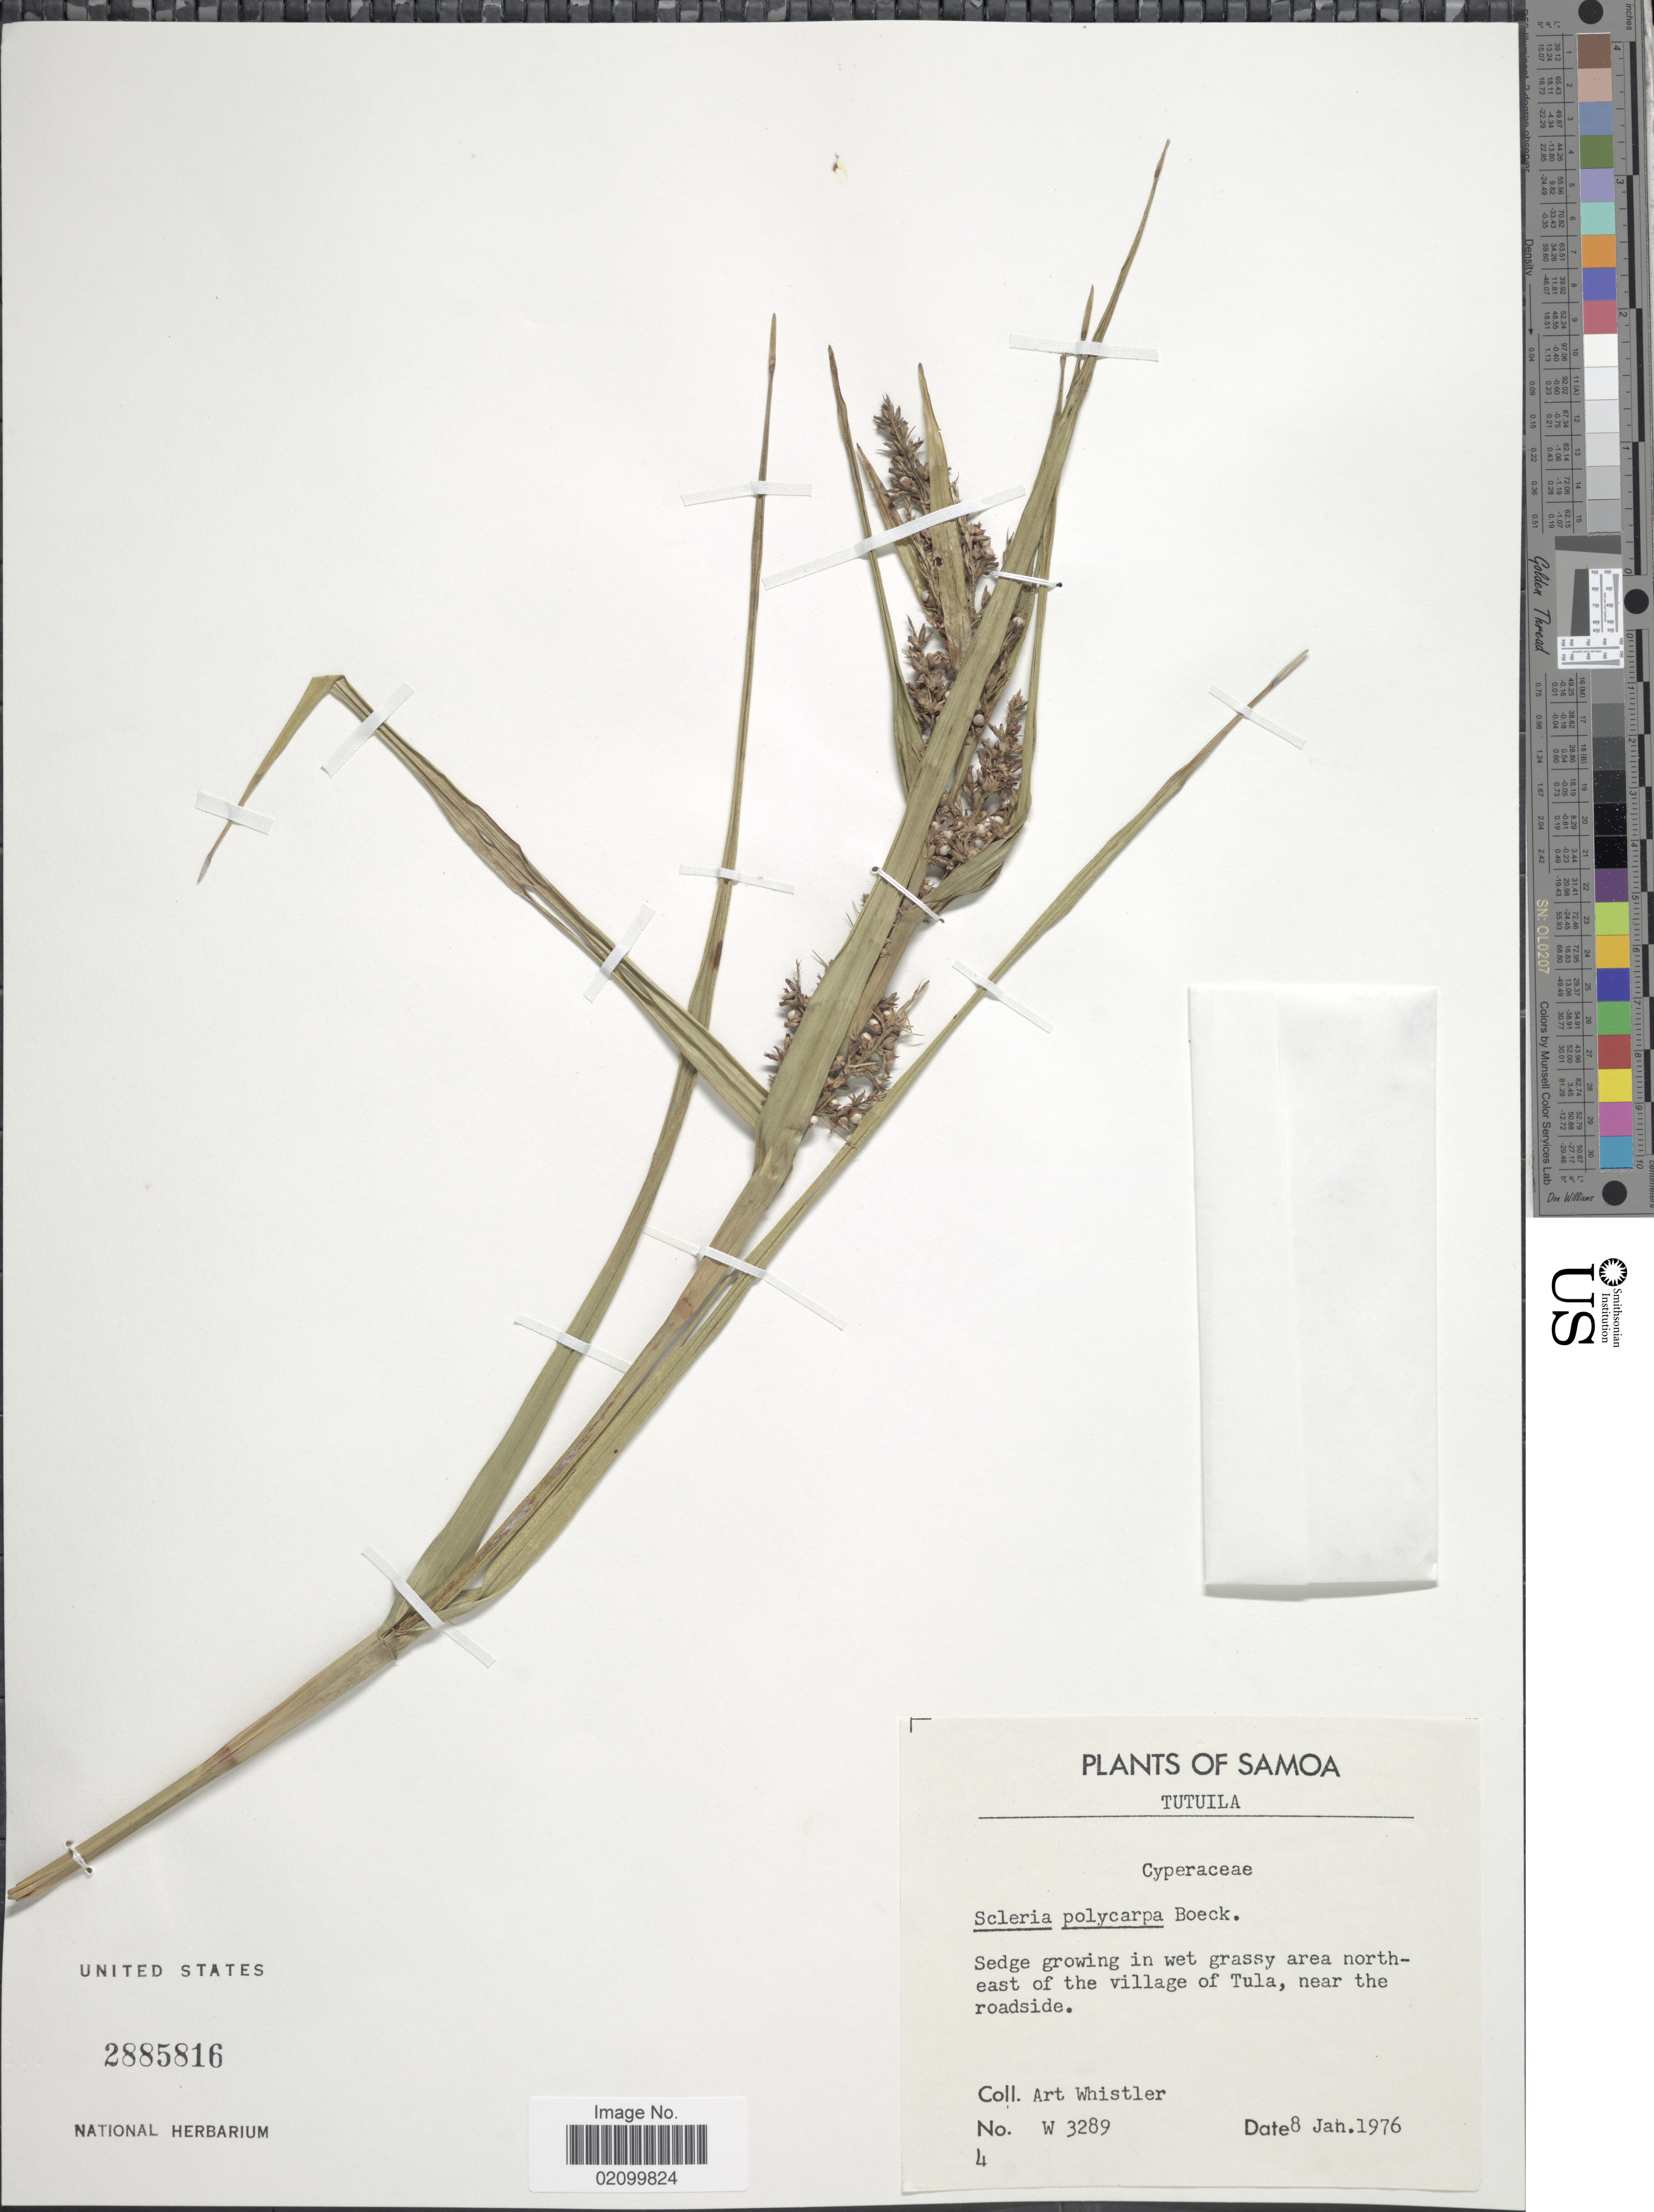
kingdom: Plantae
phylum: Tracheophyta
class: Liliopsida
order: Poales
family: Cyperaceae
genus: Scleria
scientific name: Scleria polycarpa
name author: Boeckeler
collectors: A. Whistler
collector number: W3289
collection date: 1976-01-08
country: American Samoa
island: Tutuila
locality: Tutuila, in wet grassy area north-east of the village of Tula, near the roadside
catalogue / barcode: US 2885816